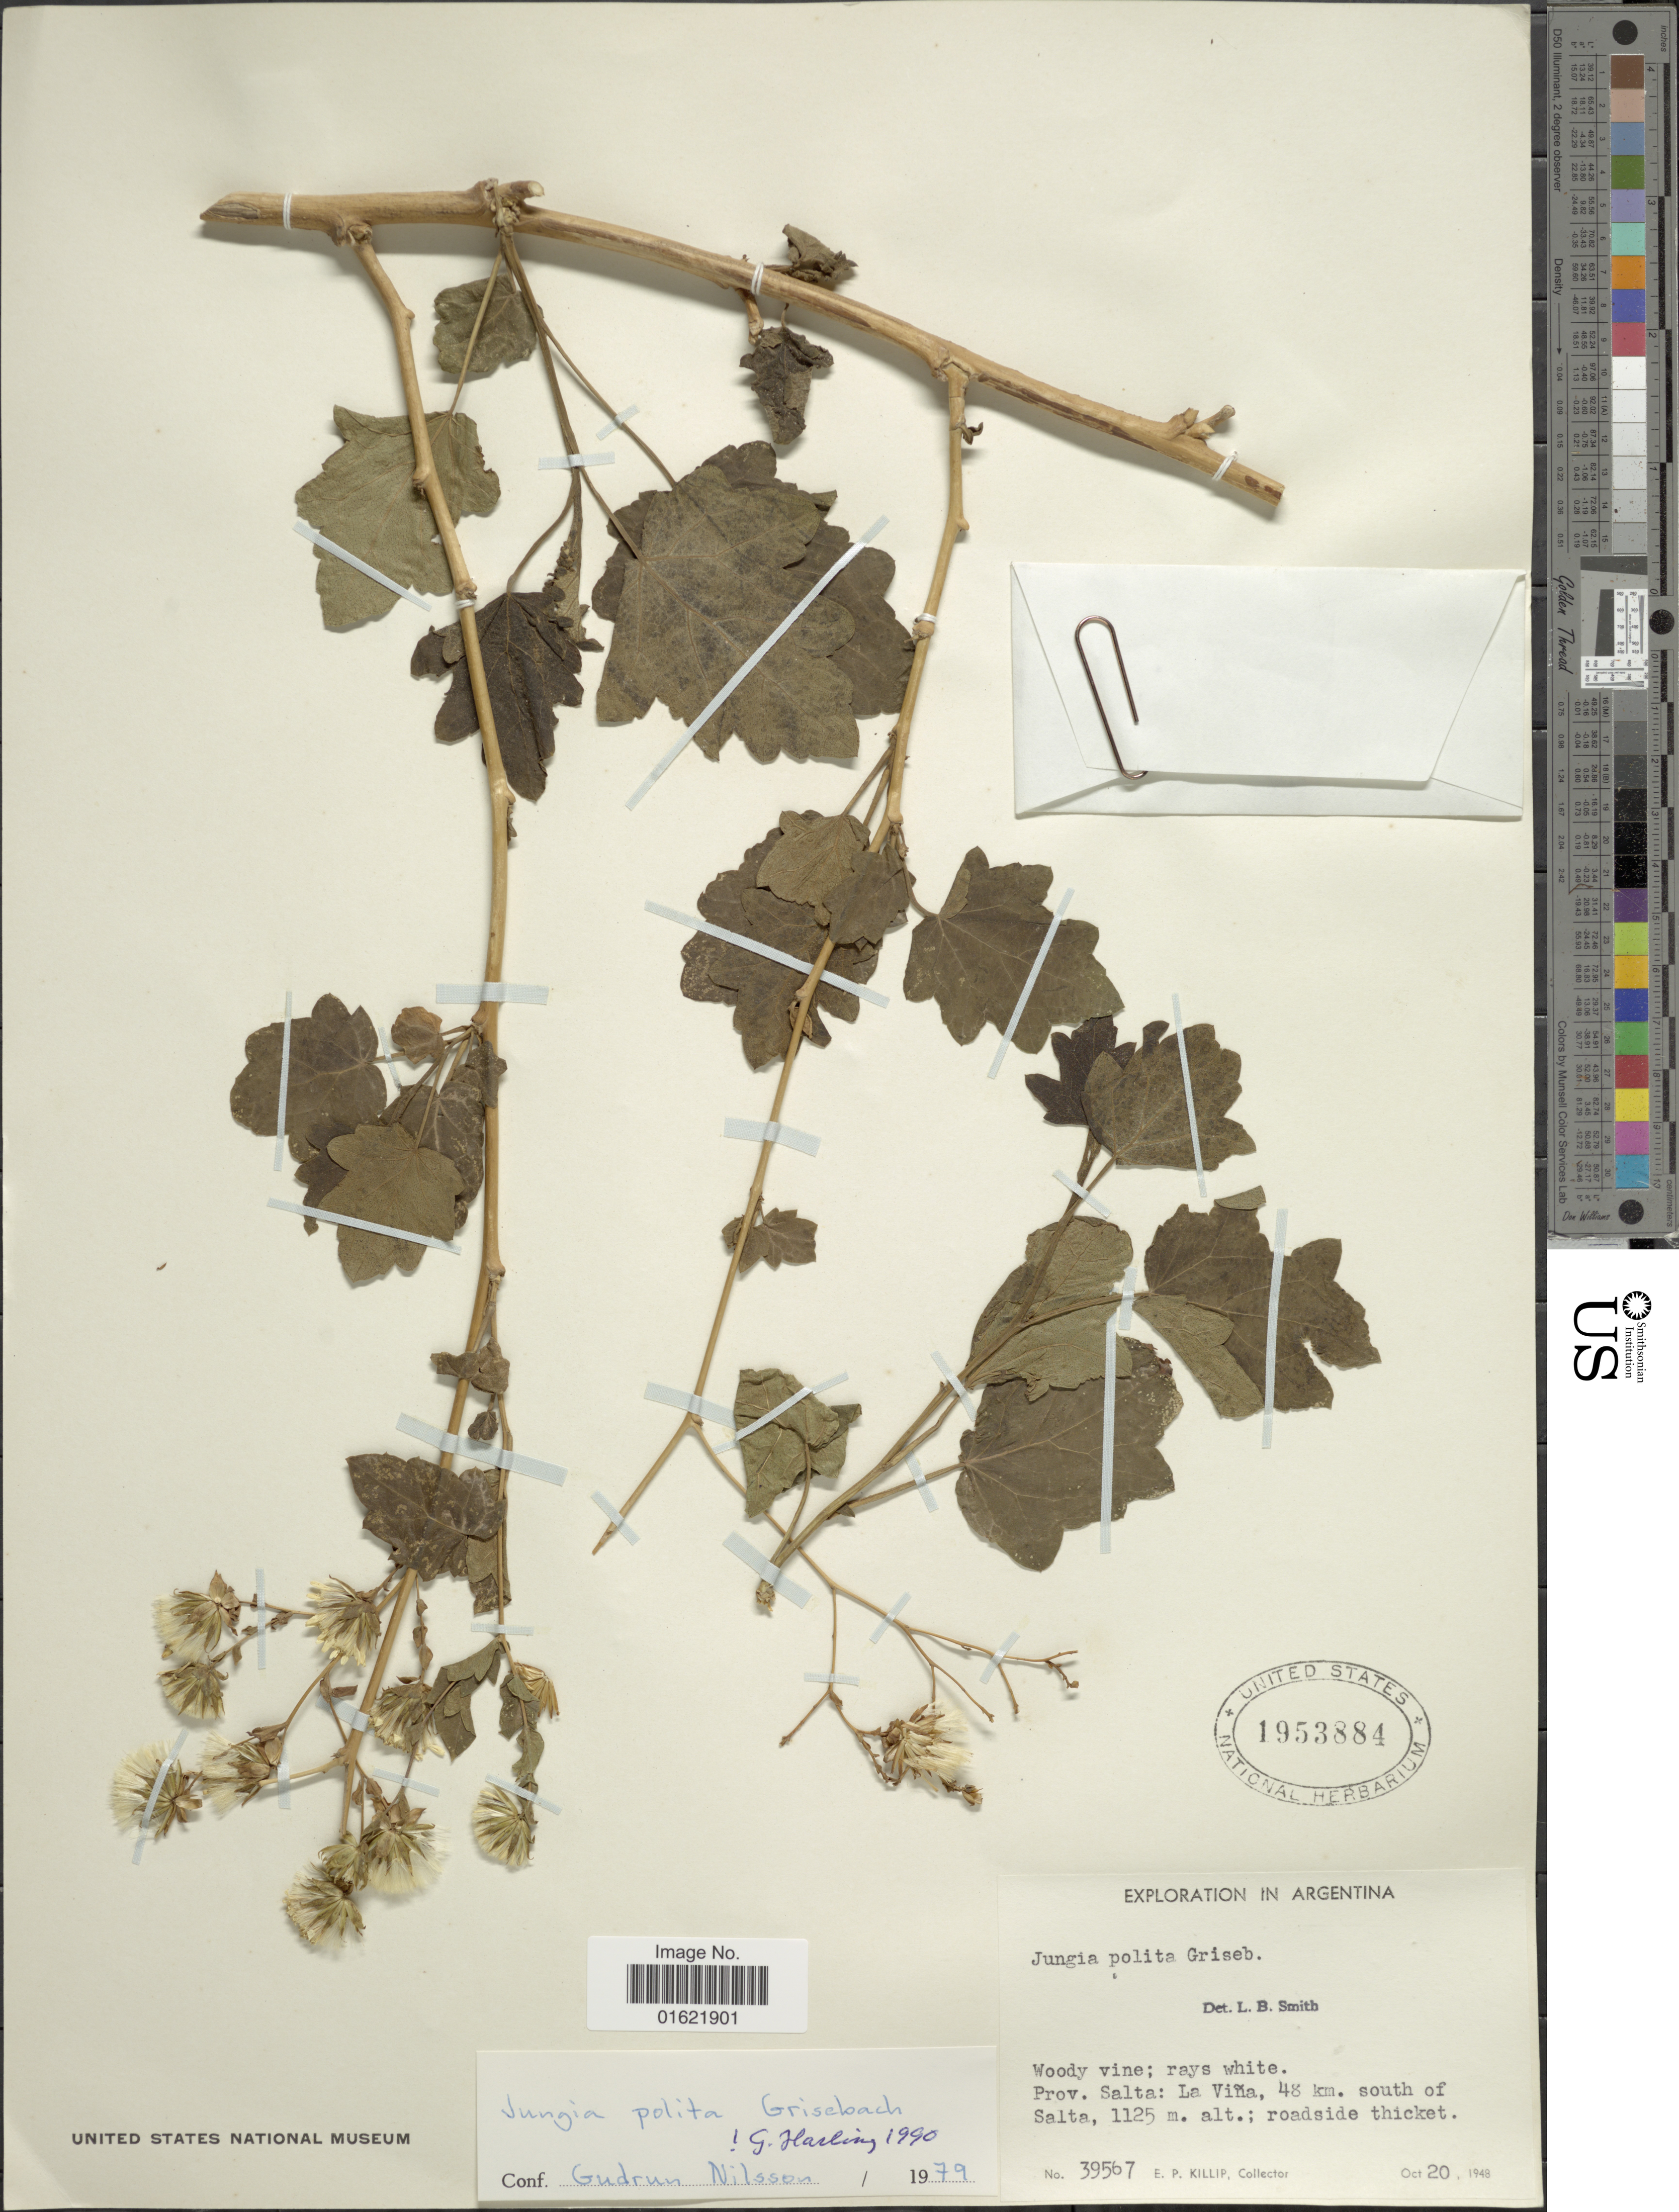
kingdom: Plantae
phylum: Tracheophyta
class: Magnoliopsida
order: Asterales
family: Asteraceae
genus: Jungia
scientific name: Jungia polita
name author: Griseb.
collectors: E. P. Killip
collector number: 39567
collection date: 1948-10-20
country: Argentina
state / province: Salta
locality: Prov. Salta: La Vina, 48 km south of Salta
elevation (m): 1125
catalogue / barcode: US 1953884